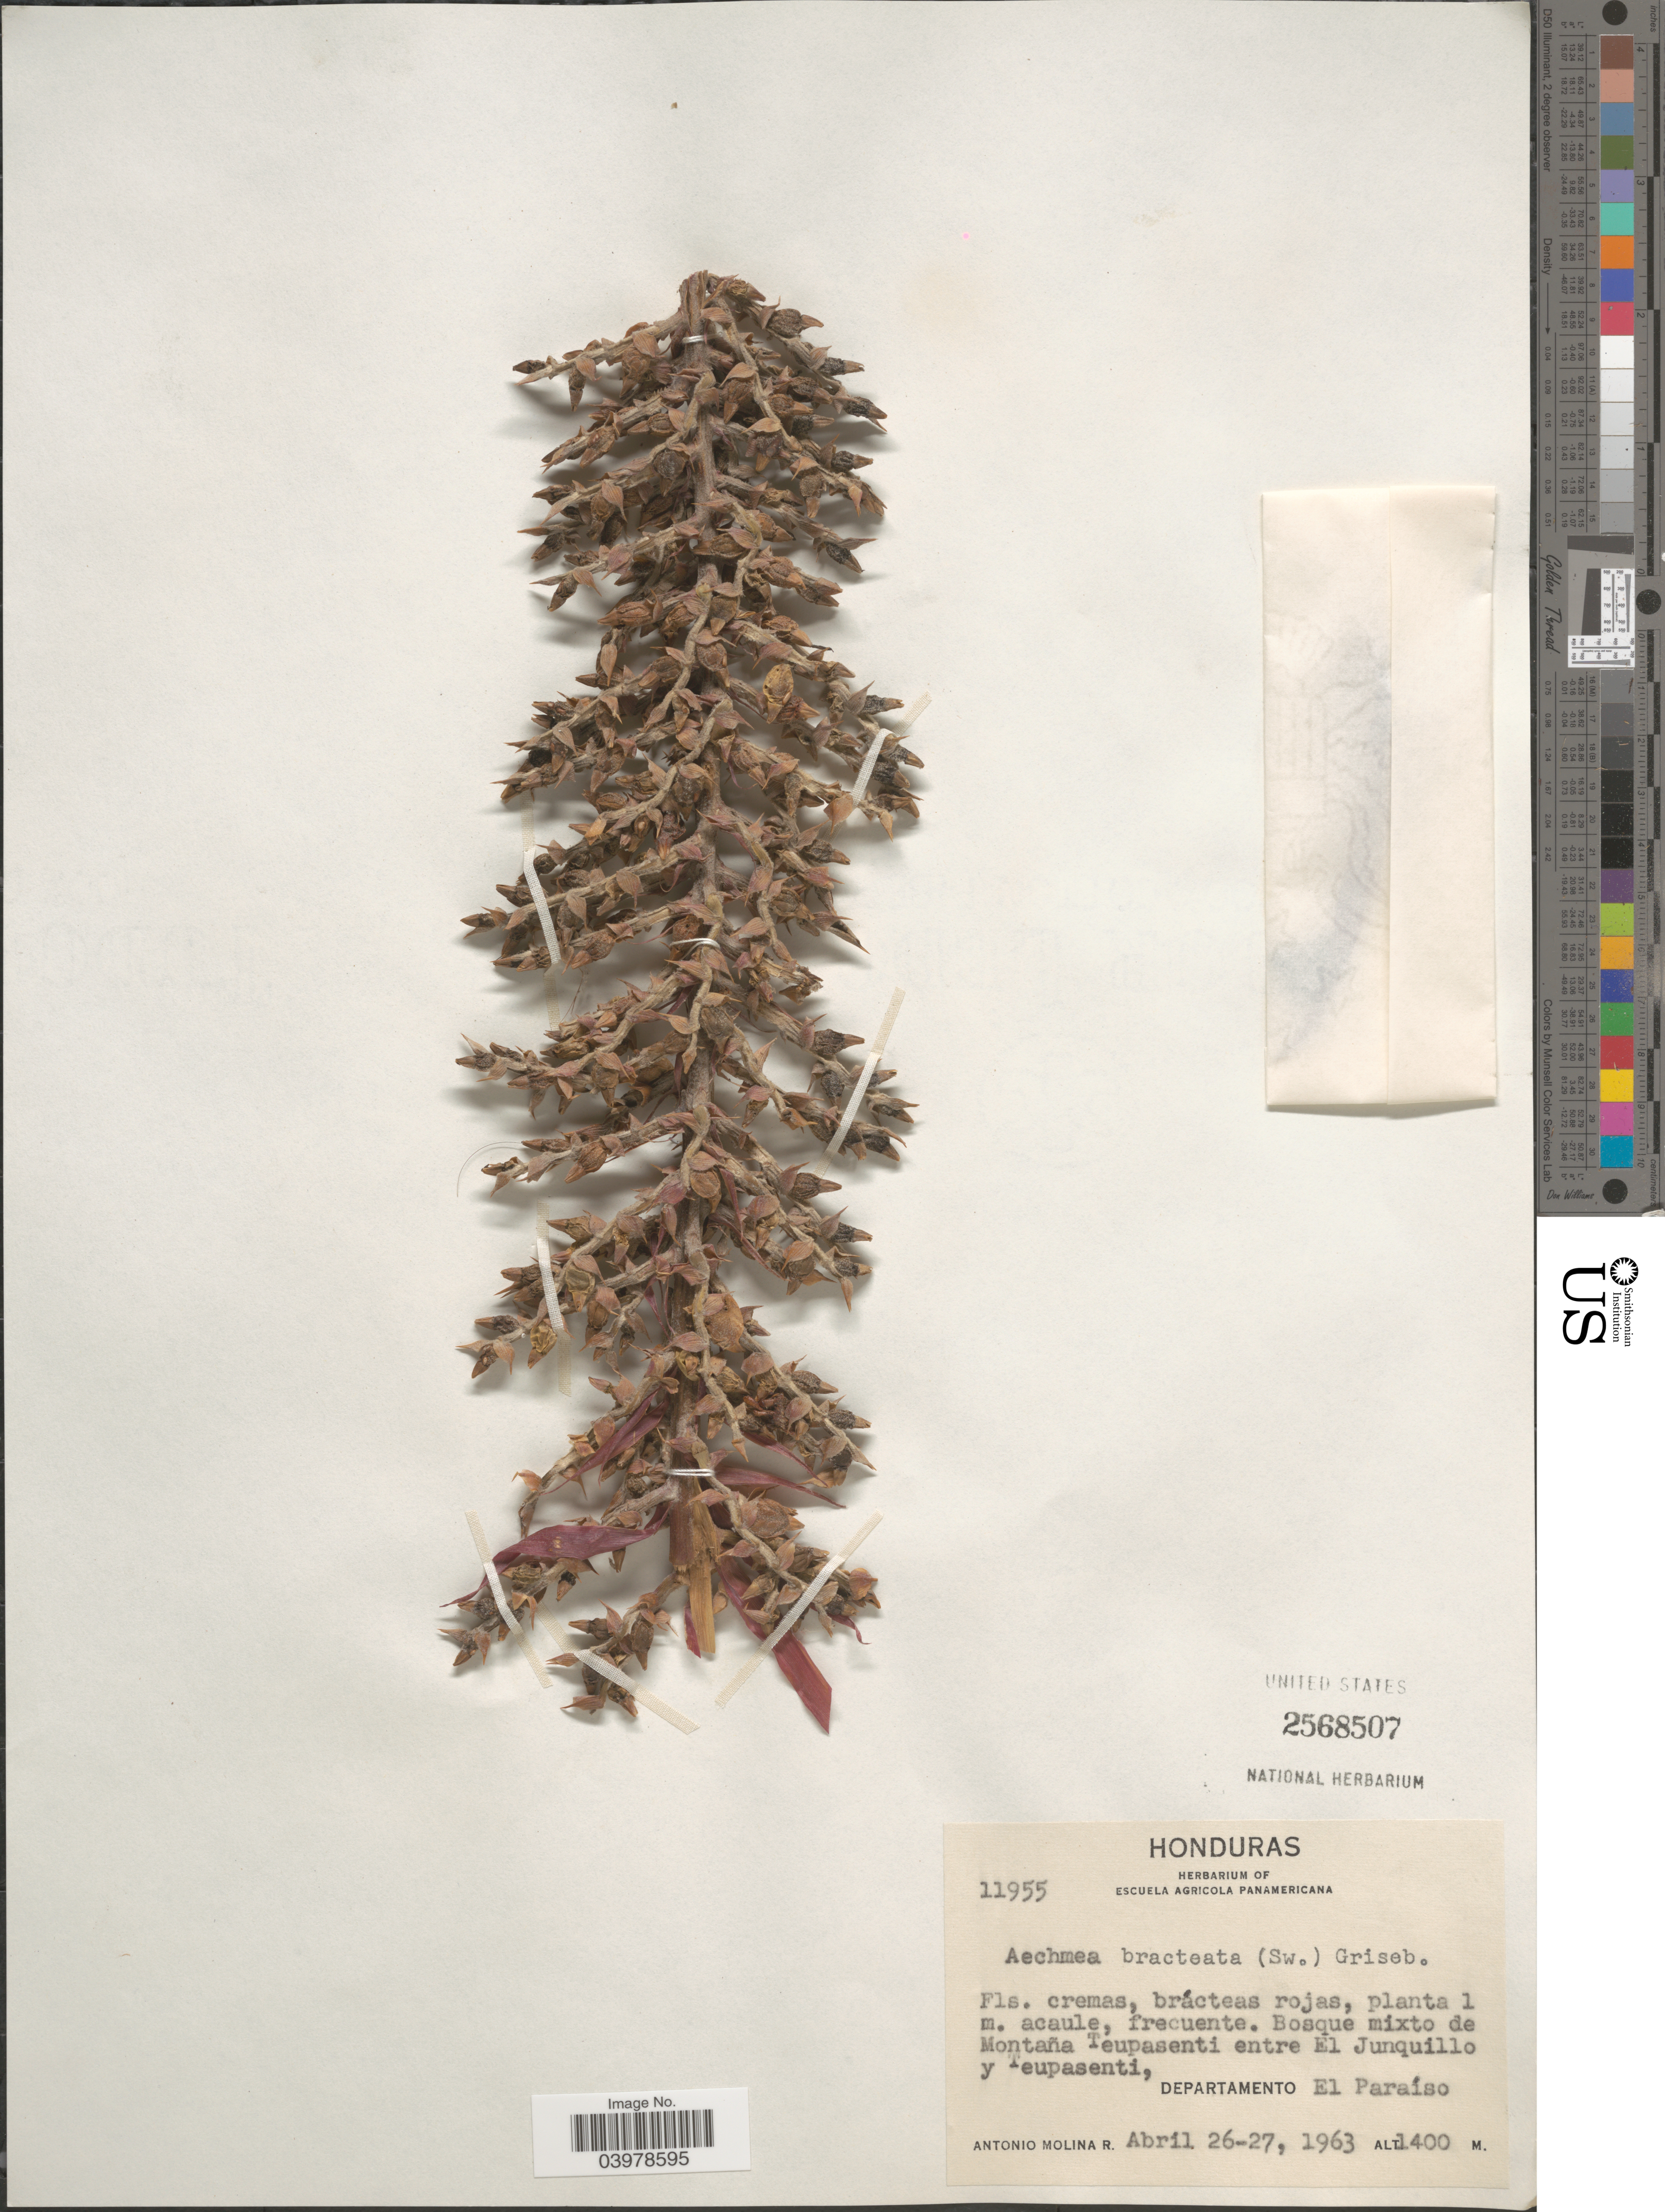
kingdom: Plantae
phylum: Tracheophyta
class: Liliopsida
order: Poales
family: Bromeliaceae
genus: Aechmea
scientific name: Aechmea bracteata var. bracteata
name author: (Sw.) Griseb.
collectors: A. Molina R.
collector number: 11955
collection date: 1963-04-26/1963-04-27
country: Honduras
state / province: El Paraiso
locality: Bosque mixto de Montaña Teupasenti entre El Junquillo y Teupasenti, Departamento El Paraíso.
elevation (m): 1400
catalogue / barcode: US 2568507